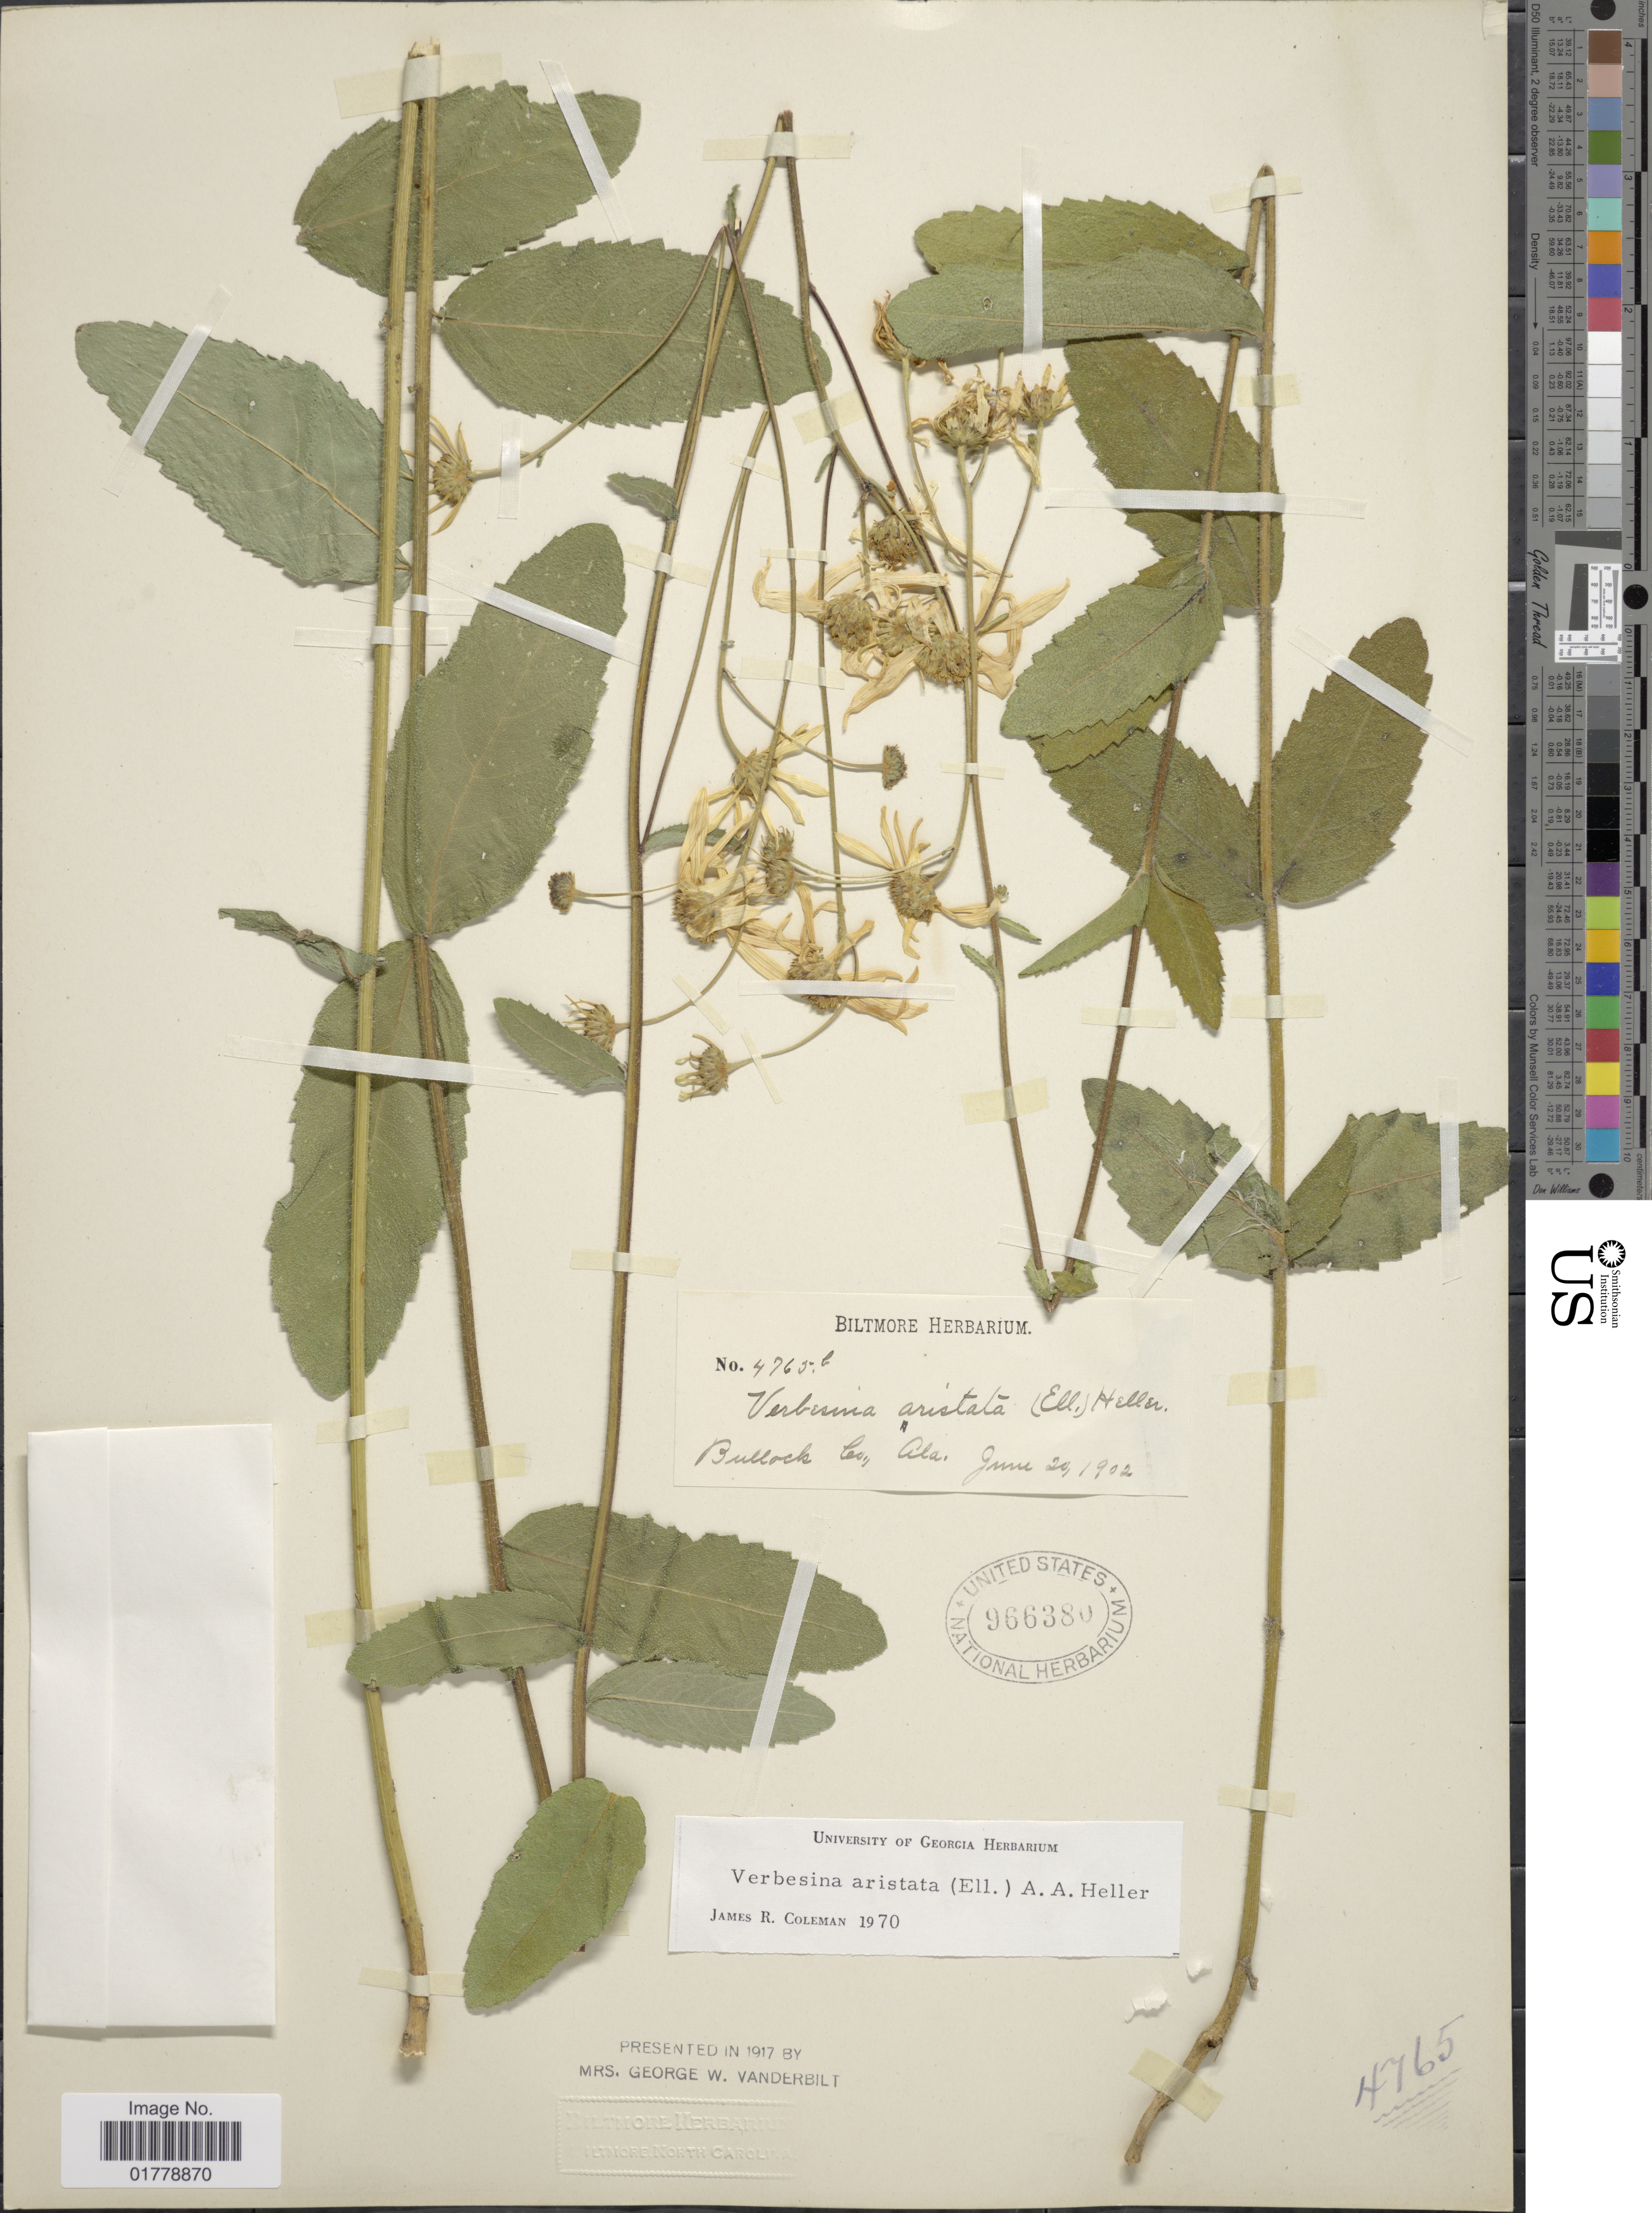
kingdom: Plantae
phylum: Tracheophyta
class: Magnoliopsida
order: Asterales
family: Asteraceae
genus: Verbesina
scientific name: Verbesina aristata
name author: (Elliott) A. Heller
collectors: ex herb. Biltmore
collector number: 4765b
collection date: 1902-06-20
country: United States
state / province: Alabama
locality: Bullock Co., Ala.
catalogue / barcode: US 966380